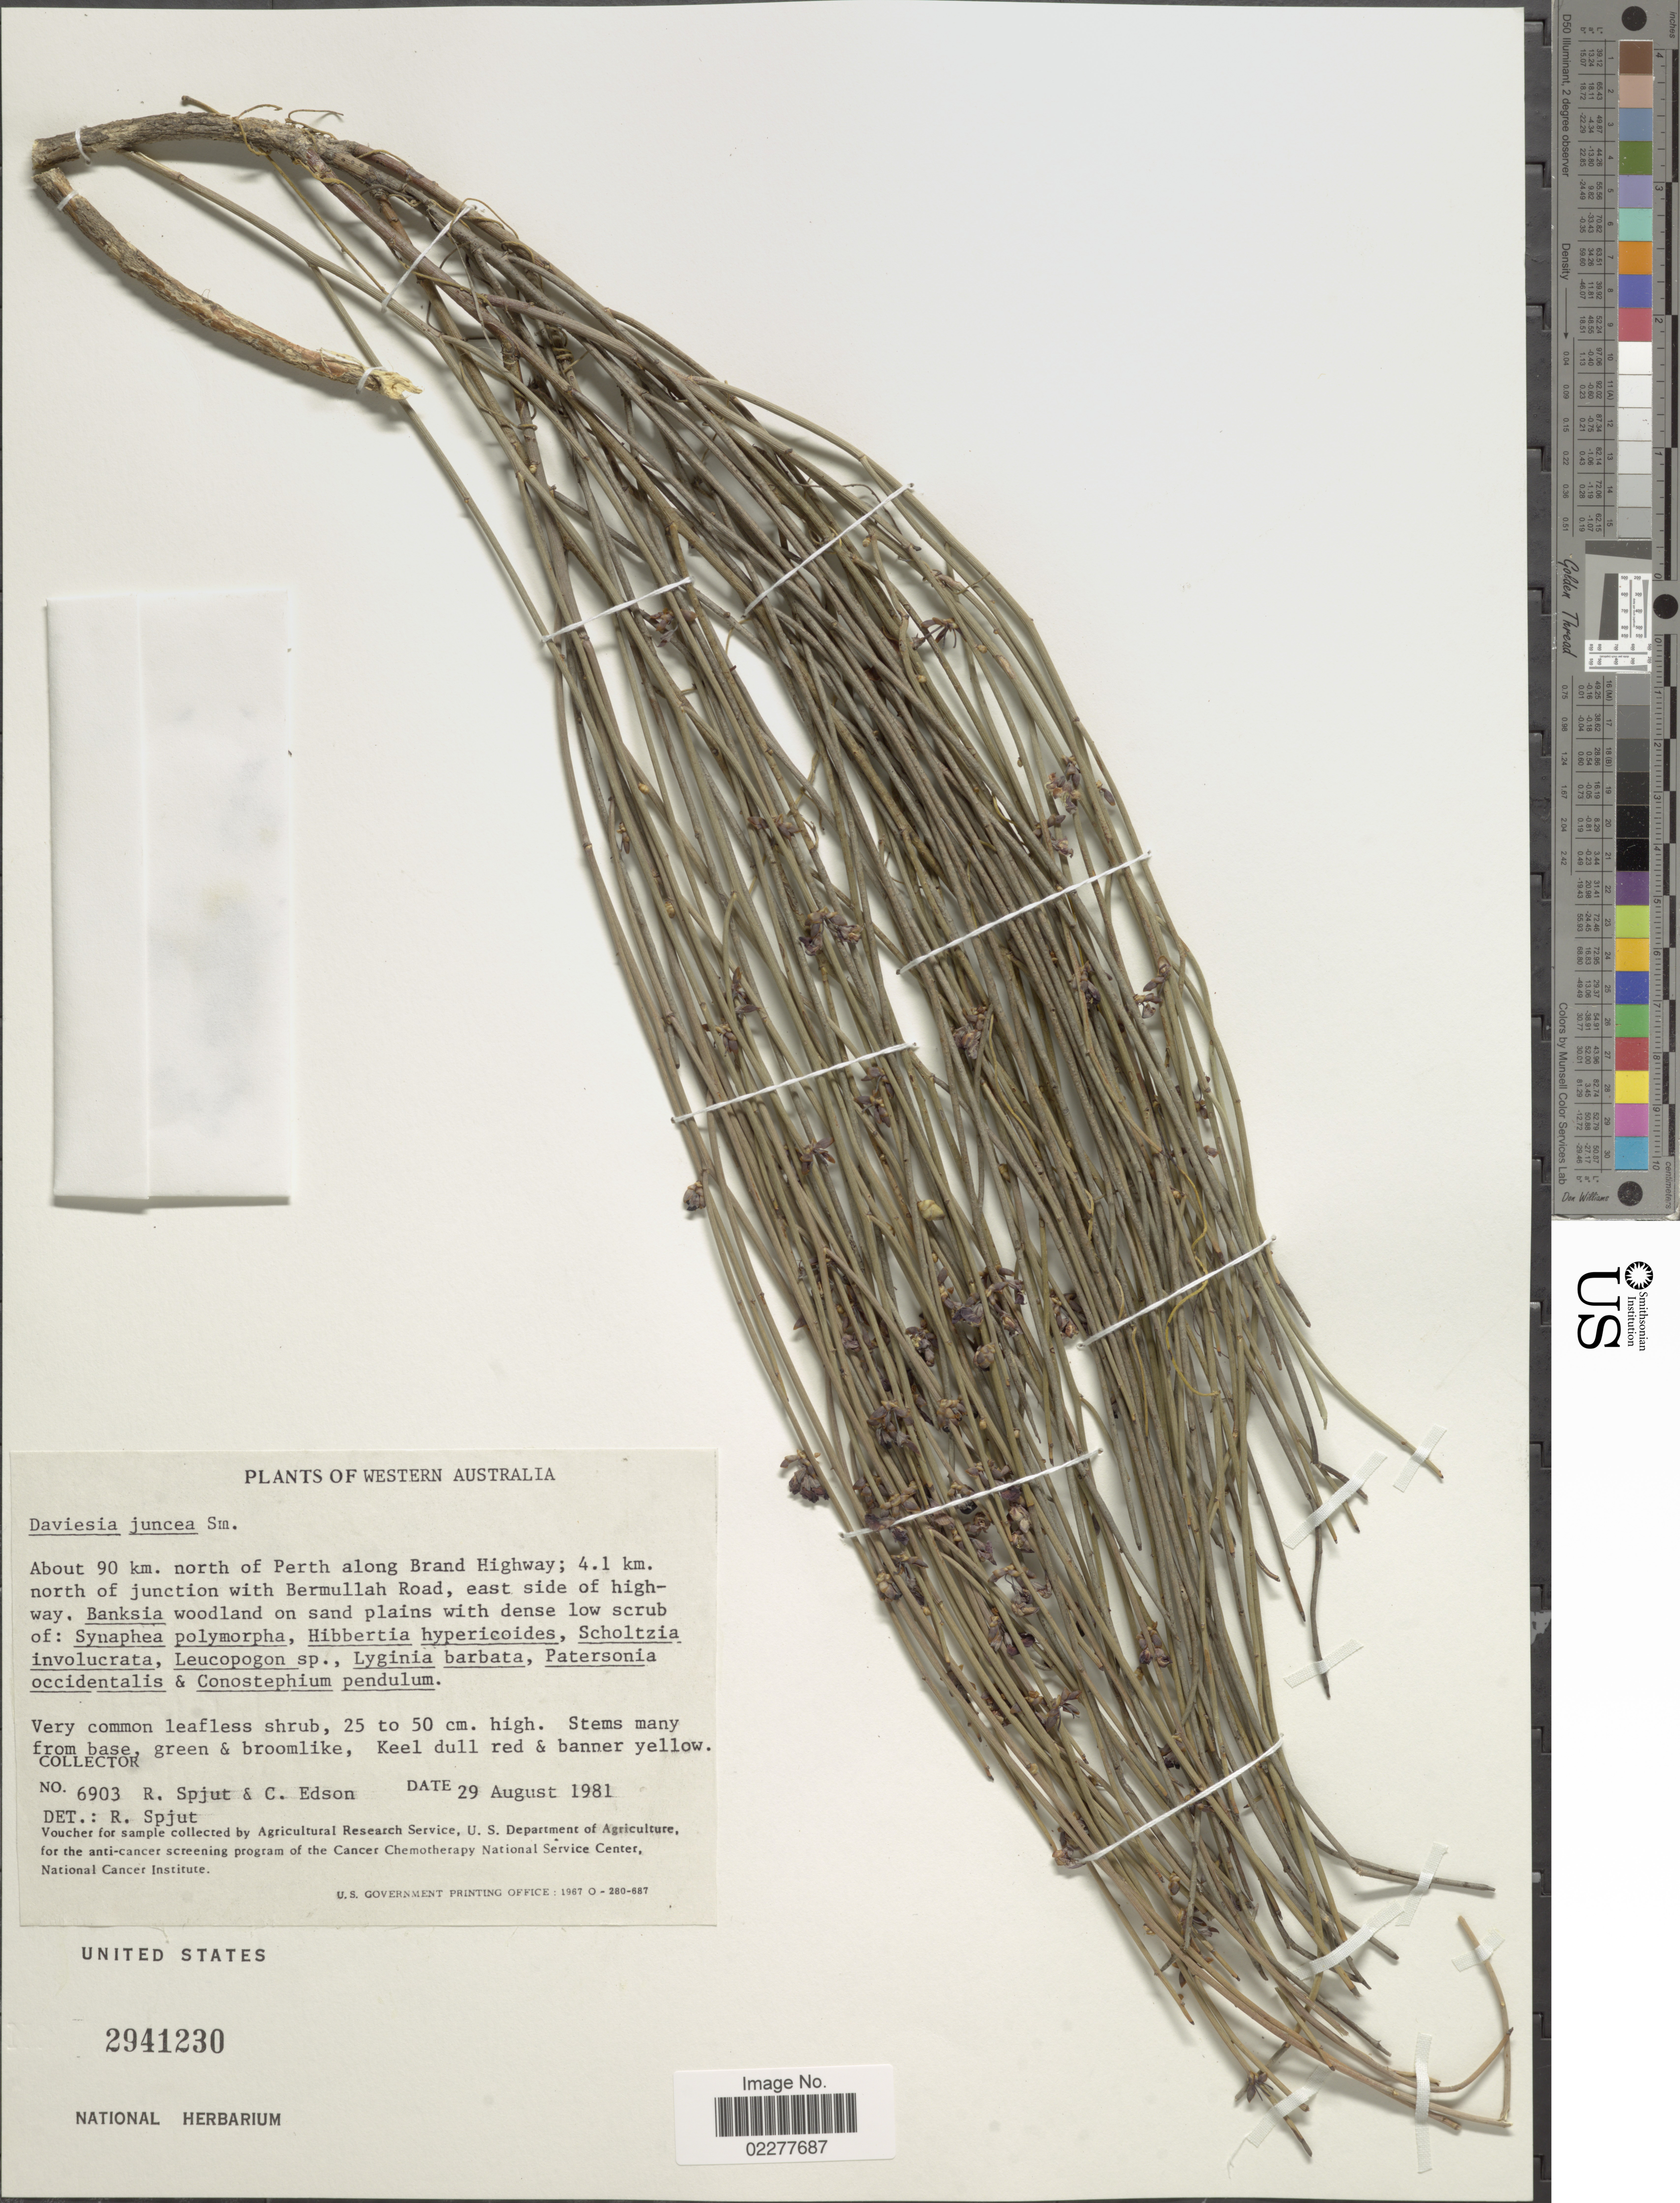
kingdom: Plantae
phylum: Tracheophyta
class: Magnoliopsida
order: Fabales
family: Fabaceae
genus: Daviesia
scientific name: Daviesia gracilis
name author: Crisp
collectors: R. Spjut & C. Edson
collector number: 6903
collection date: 1981-08-29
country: Australia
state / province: Western Australia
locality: About 90 km. north of Perth along Brand Highwat; 4.1 km. north of junction with Bermullah Road, east side of Highway.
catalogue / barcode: US 2941230